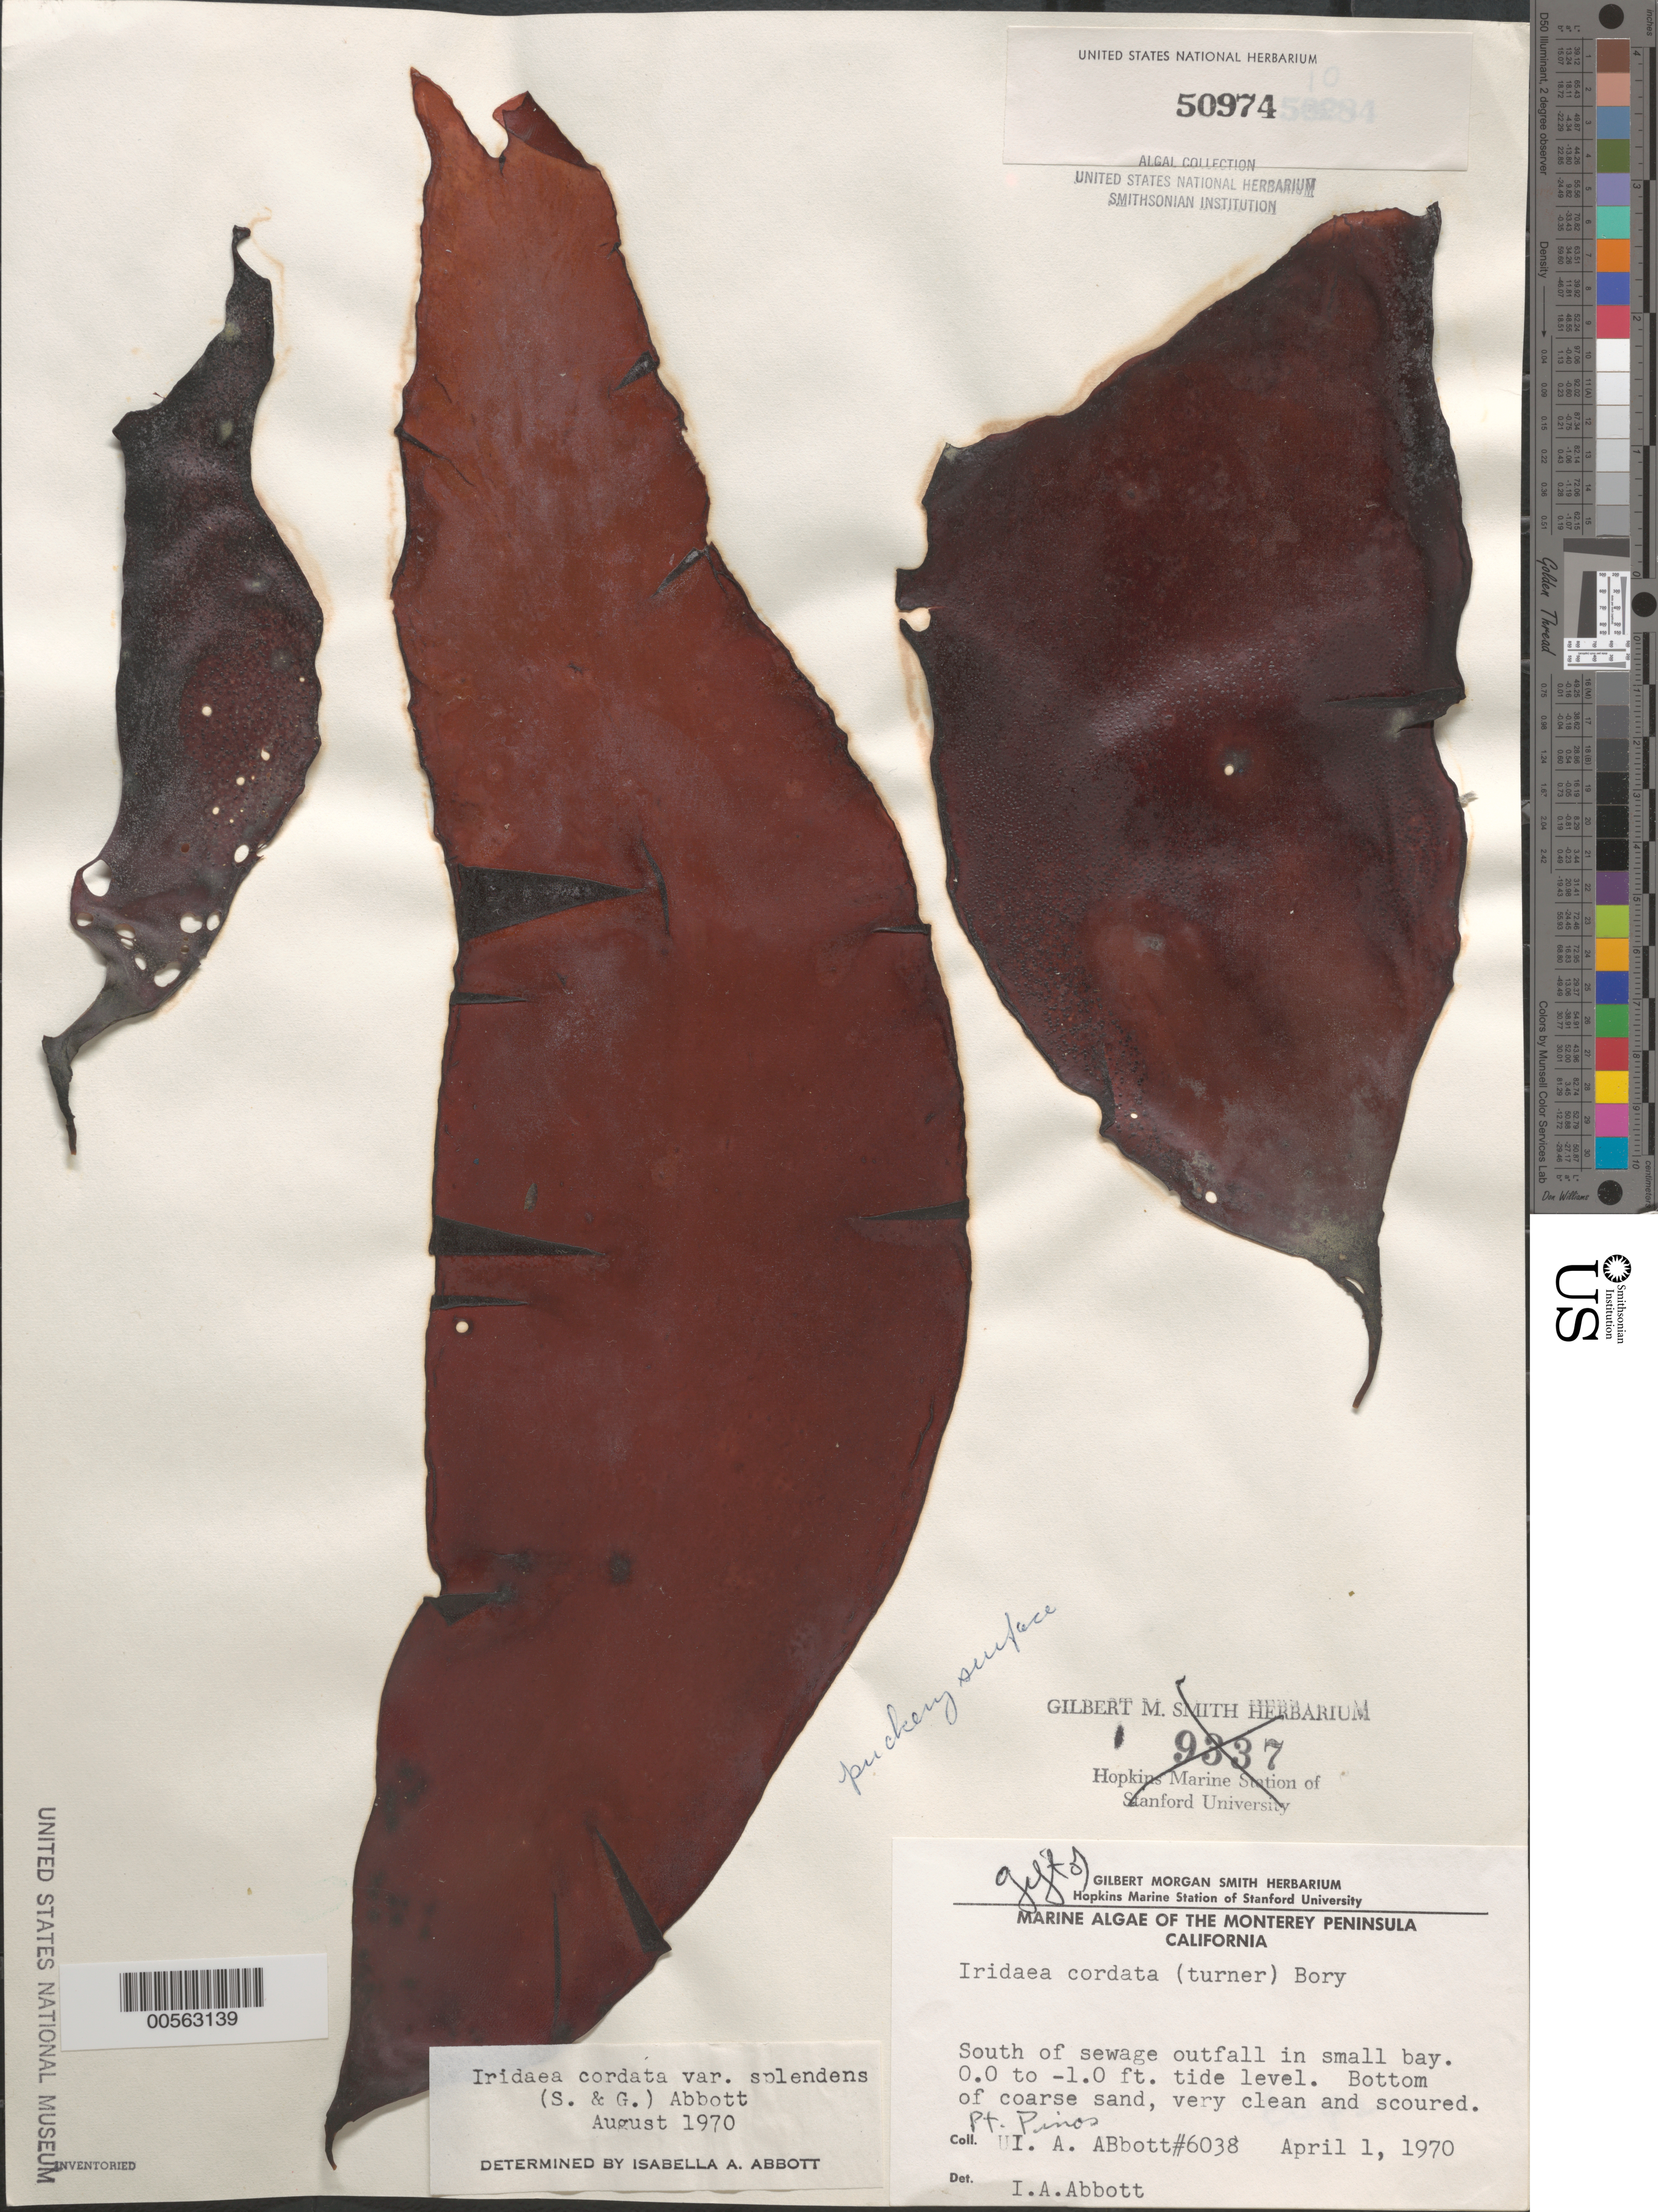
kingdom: Plantae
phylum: Rhodophyta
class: Florideophyceae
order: Gigartinales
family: Gigartinaceae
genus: Iridaea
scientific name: Iridaea cordata var. splendens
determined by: Abbott, Isabella A.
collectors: I. A. Abbott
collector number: IAA 6038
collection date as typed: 01 Apr 1970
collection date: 1970-04-01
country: United States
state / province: California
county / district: Monterey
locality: Point Pinos, Pacific Grove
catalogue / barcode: US 50974